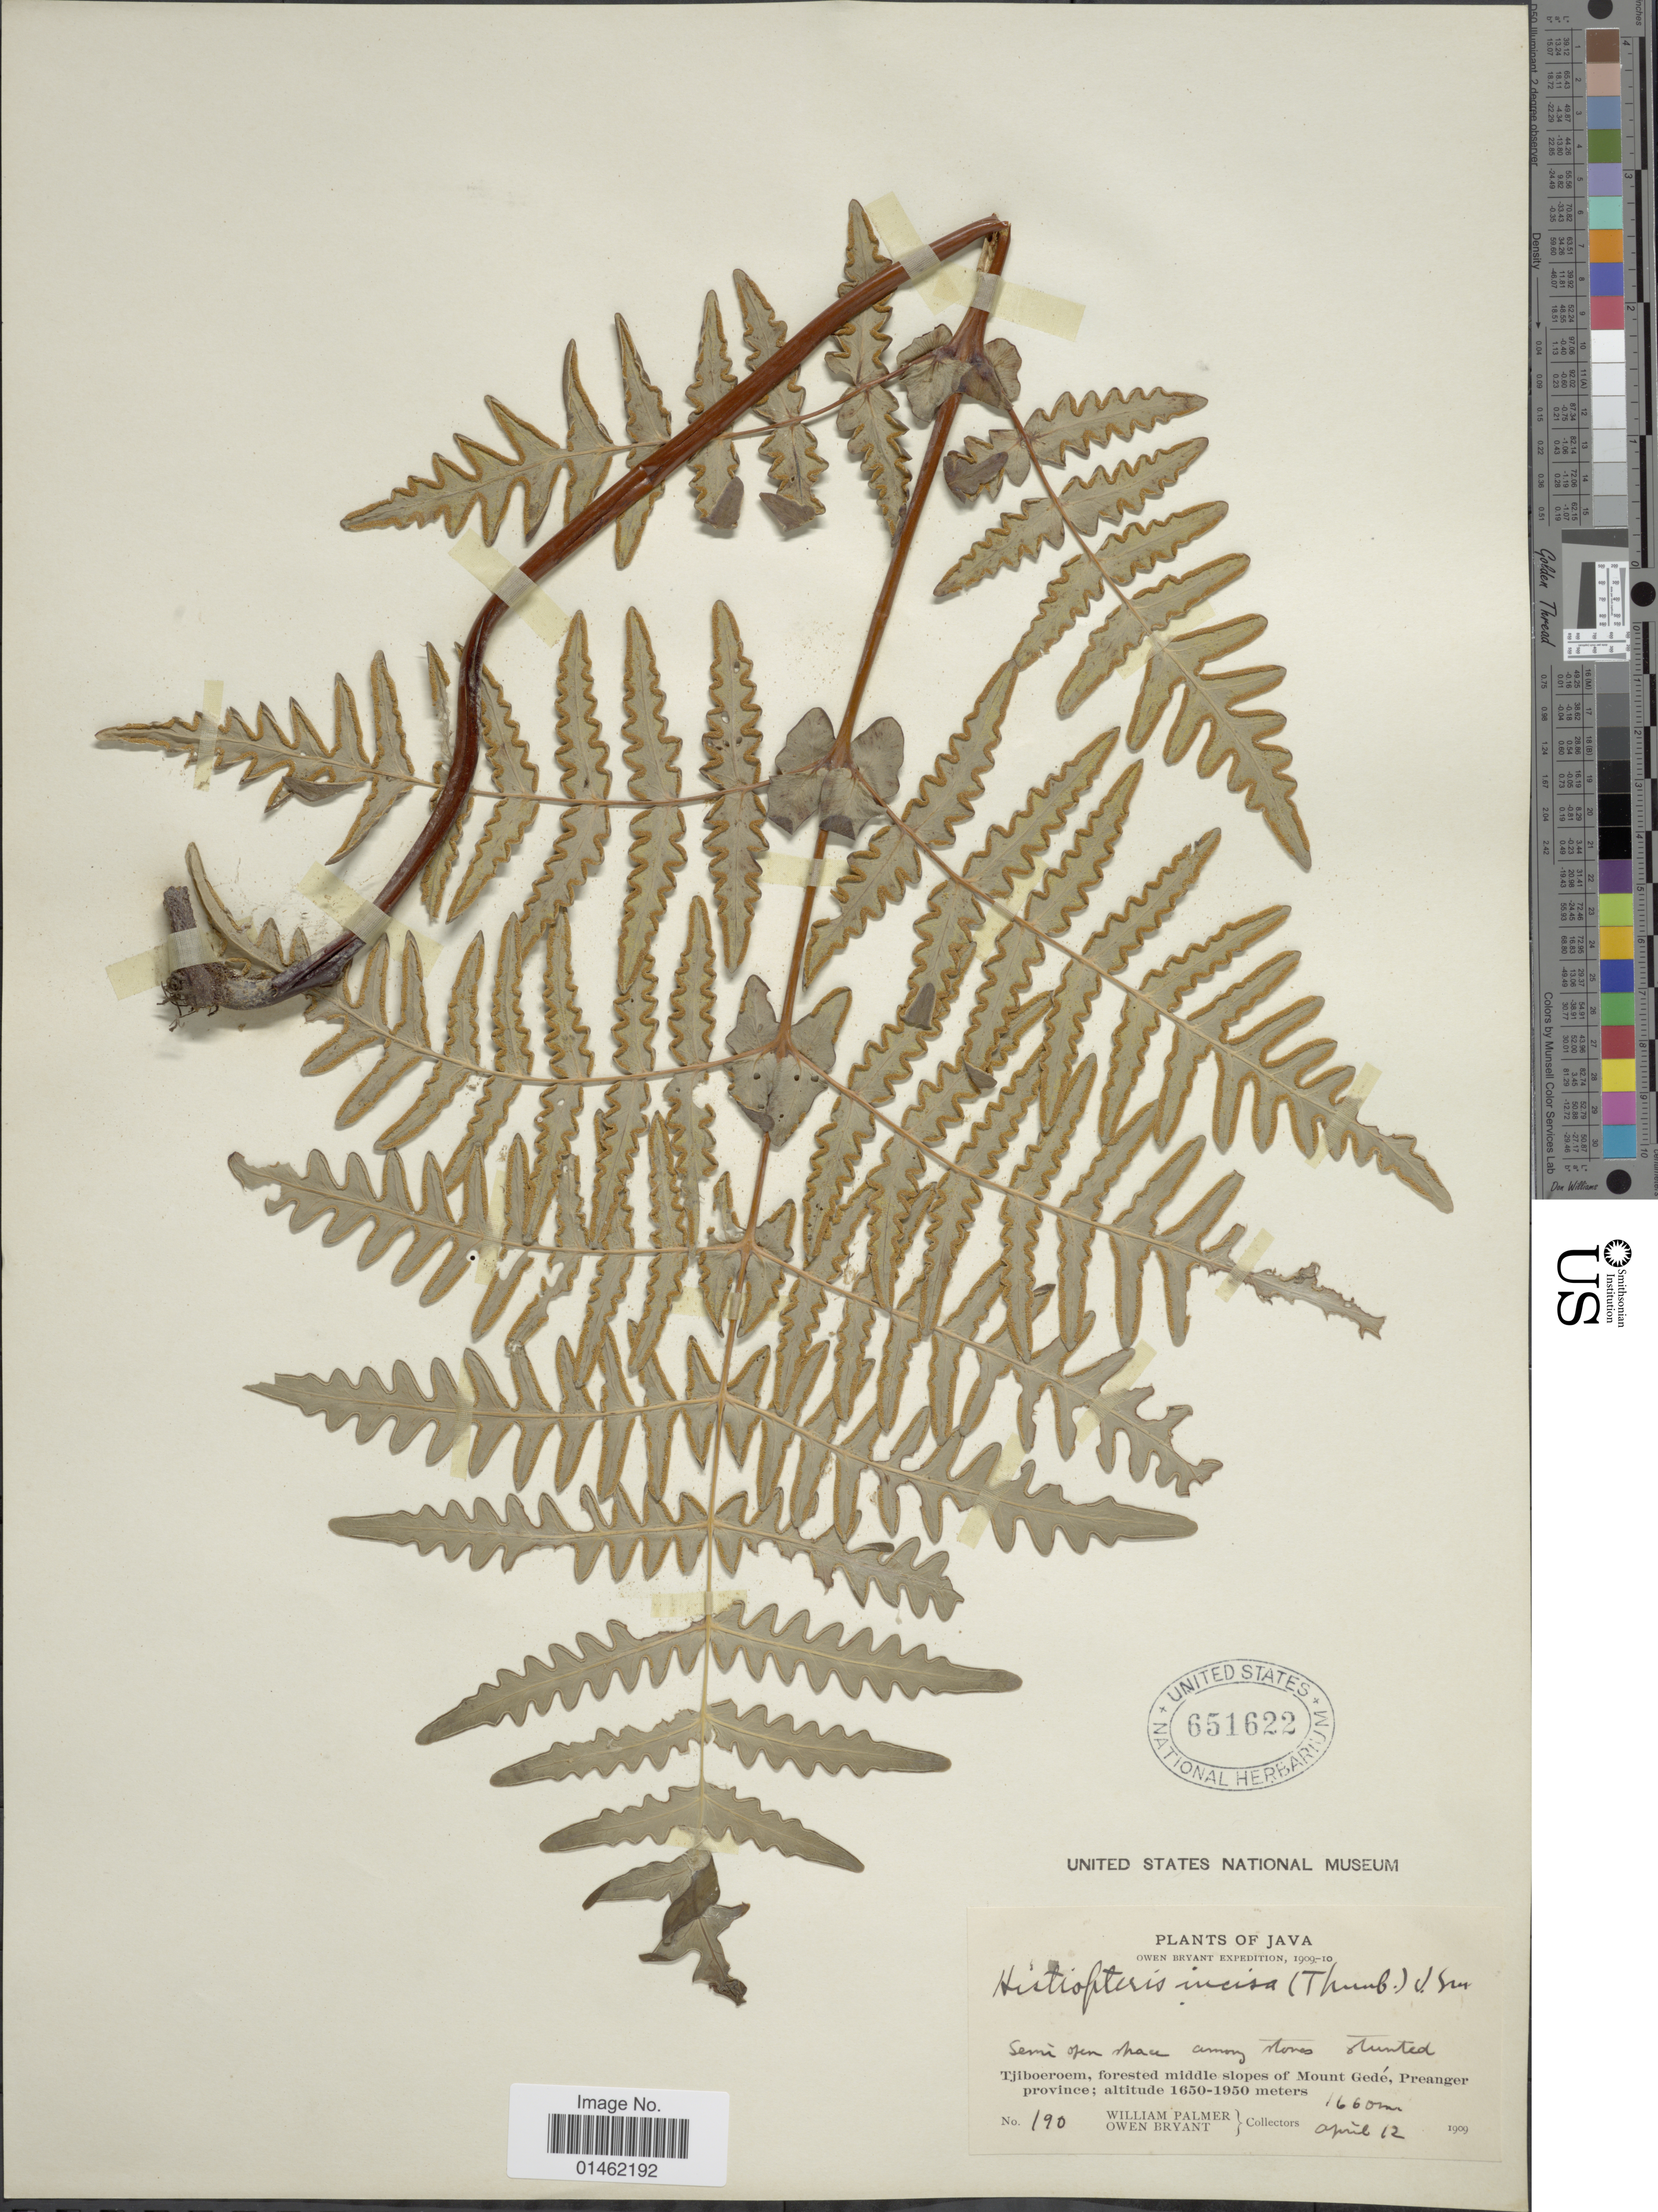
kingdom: Plantae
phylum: Tracheophyta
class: Polypodiopsida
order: Polypodiales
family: Dennstaedtiaceae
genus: Histiopteris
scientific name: Histiopteris incisa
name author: (Thunb.) J. Sm.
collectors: W. Palmer & O. Bryant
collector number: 190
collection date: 1909-04-12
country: Indonesia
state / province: Java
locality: Tjiboeroem, forested middle slopes of mount Gedé, Preanger province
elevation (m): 1650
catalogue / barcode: US 651622